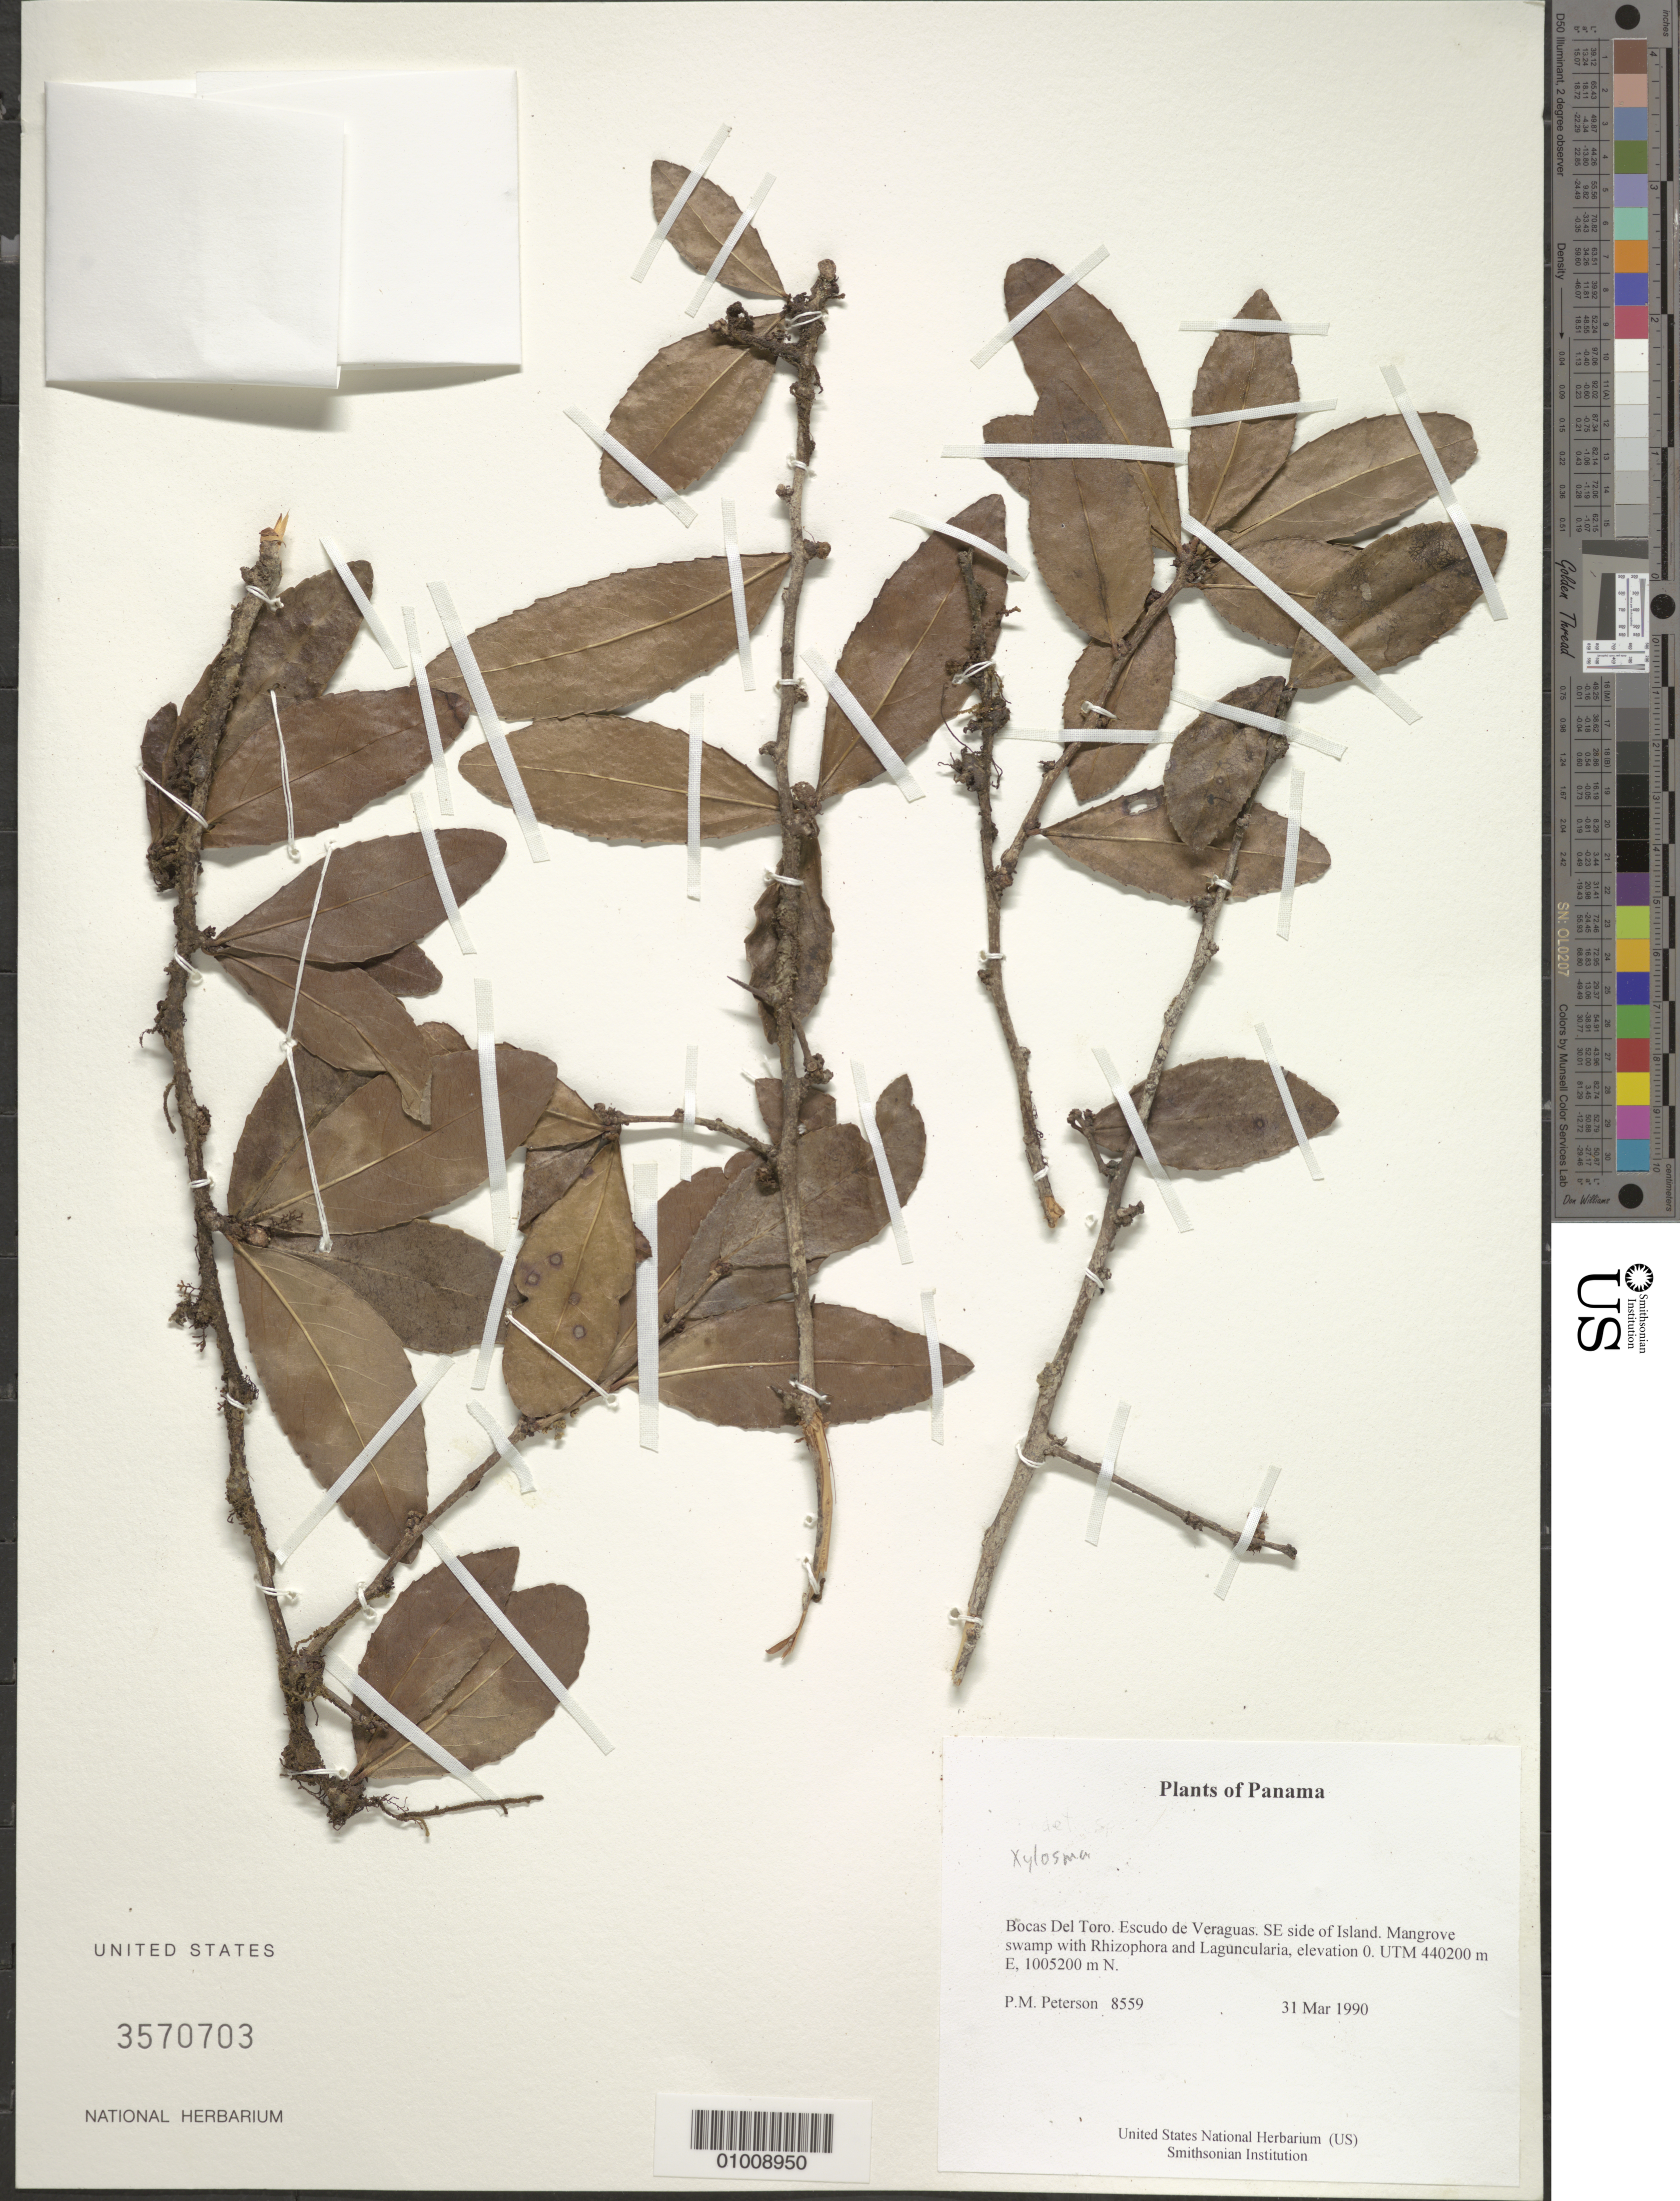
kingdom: Plantae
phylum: Tracheophyta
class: Magnoliopsida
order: Malpighiales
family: Salicaceae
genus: Xylosma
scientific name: Xylosma sp.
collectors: P. M. Peterson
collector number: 08559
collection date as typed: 31 Mar 1990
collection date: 1990-03-31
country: Panama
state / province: Bocas del Toro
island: Escudo de Veraguas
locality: SE side of Island.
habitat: Mangrove swamp with Rhizophora and Laguncularia, elevation 0. UTM 440200 m E, 1005200 m N.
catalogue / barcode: US 3570703